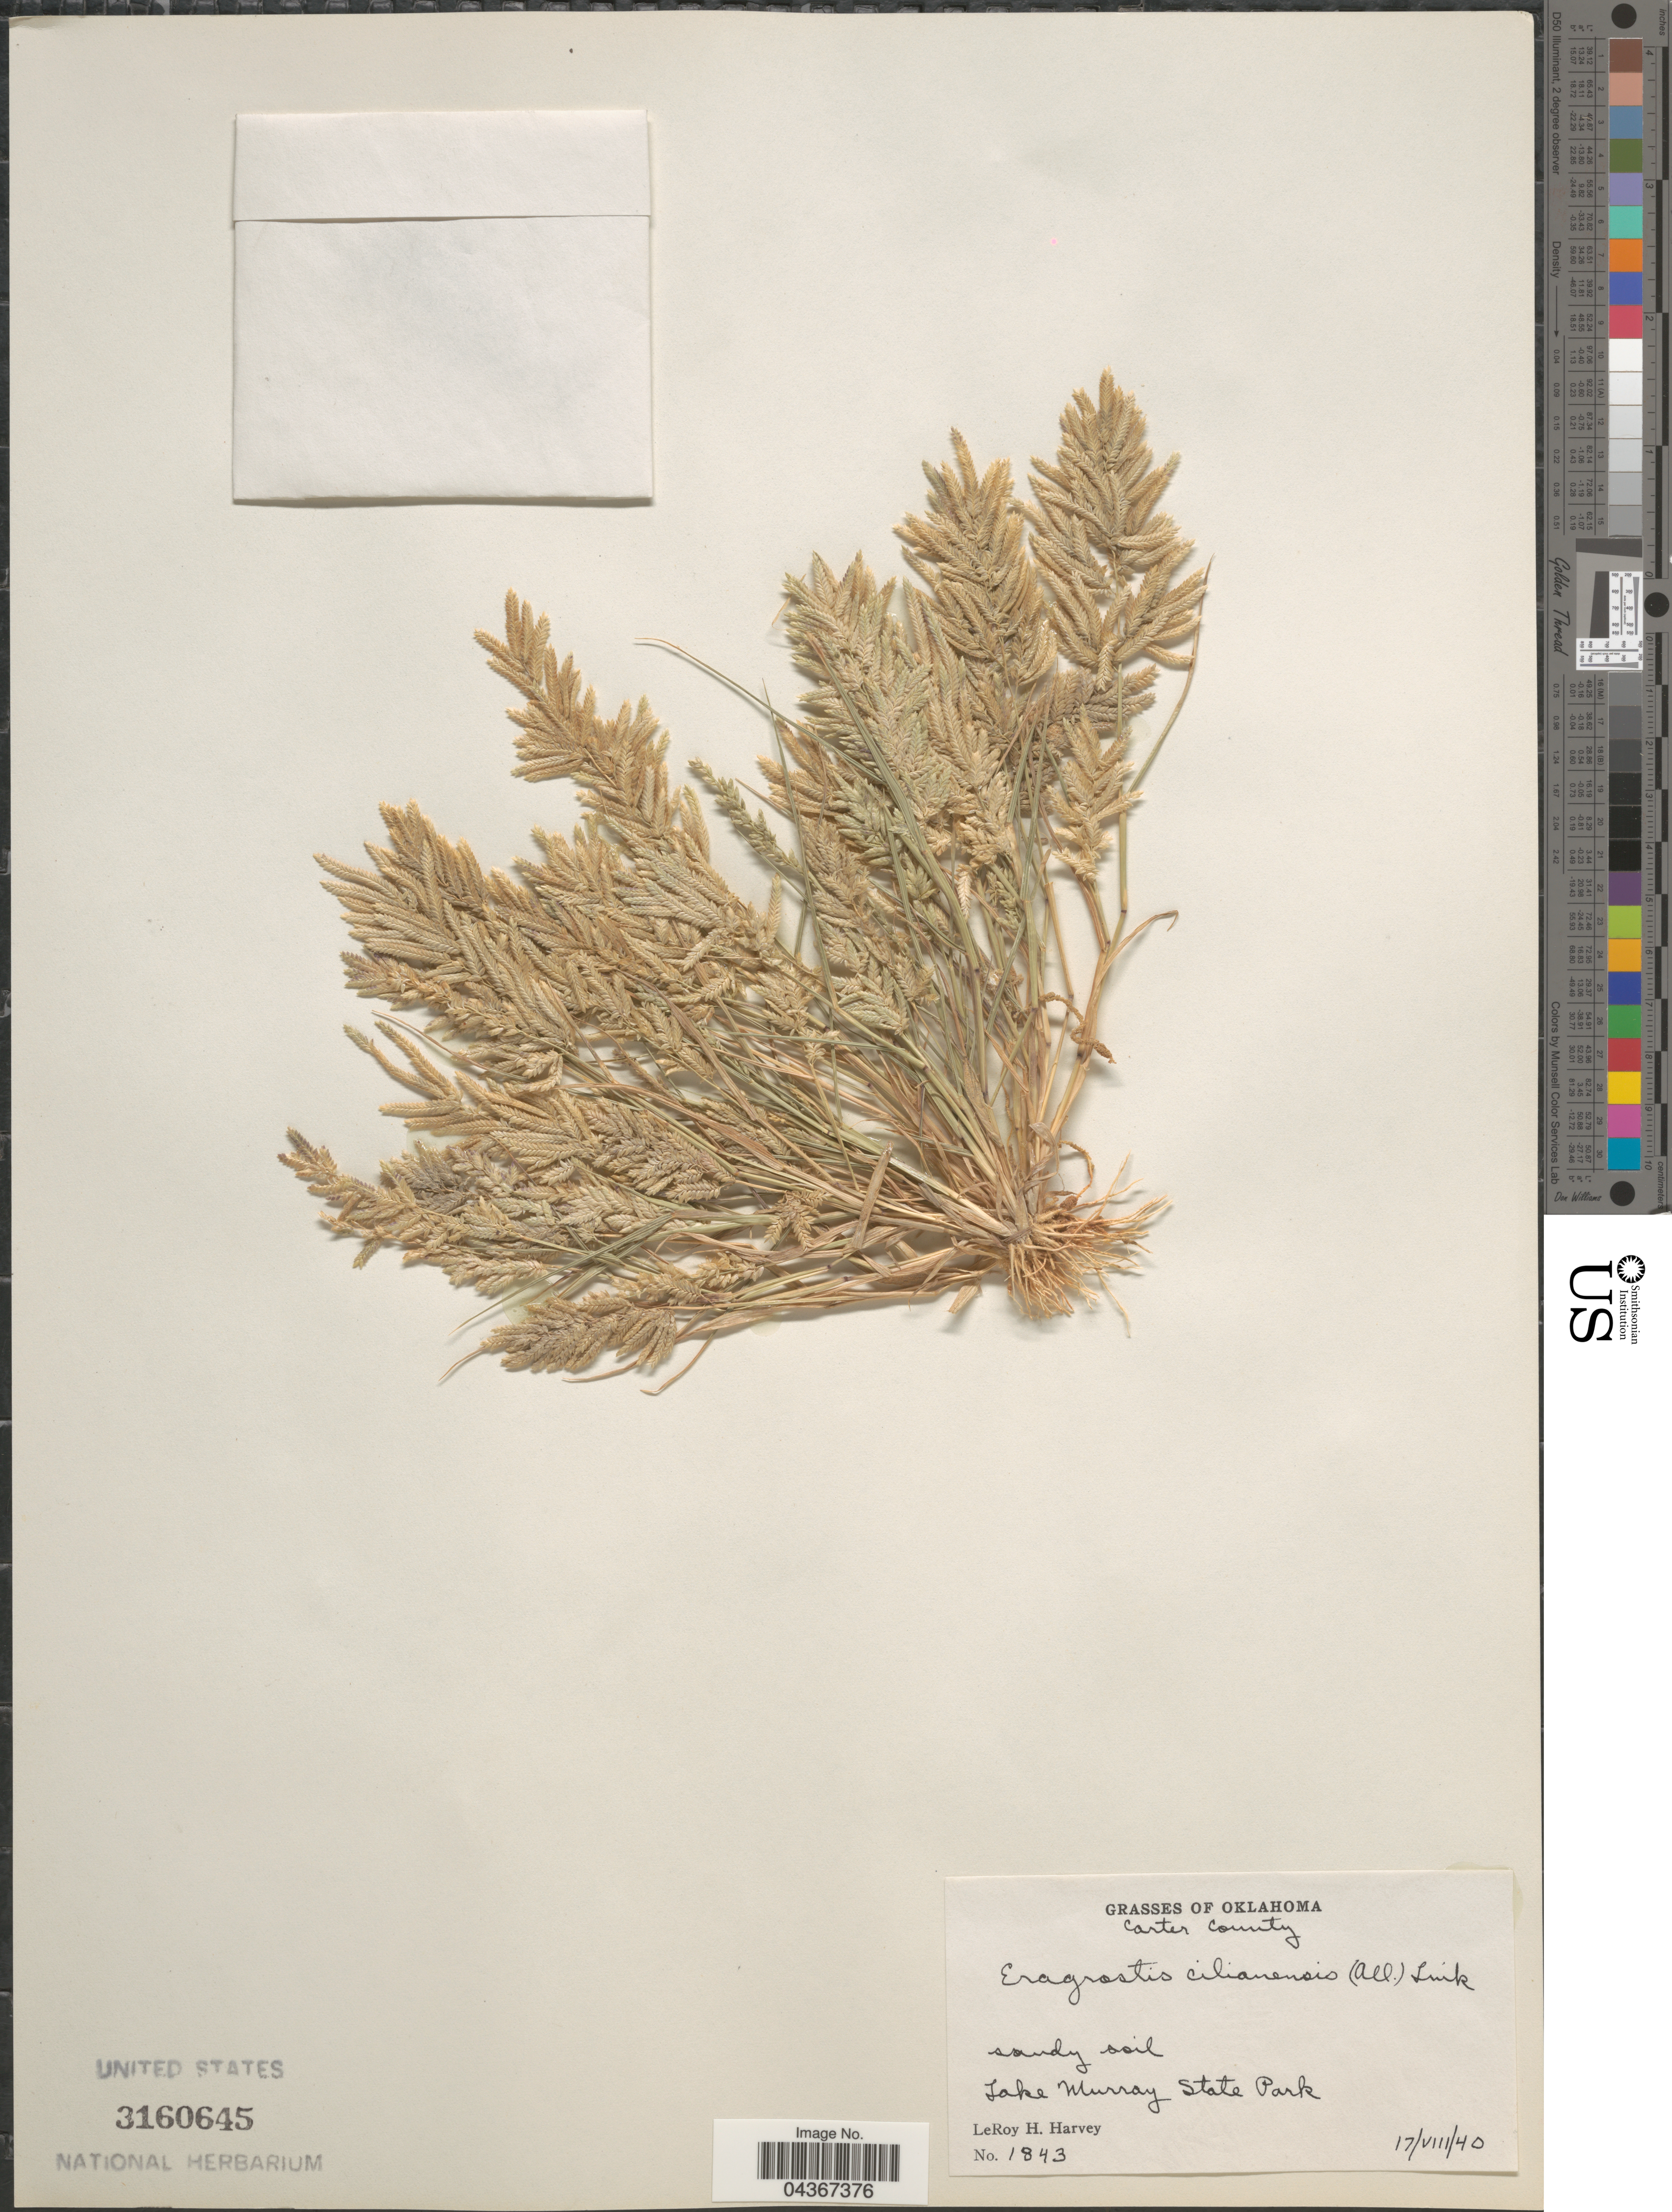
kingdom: Plantae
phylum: Tracheophyta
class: Liliopsida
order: Poales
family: Poaceae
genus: Eragrostis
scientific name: Eragrostis cilianensis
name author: (Bellardi) Vignolo ex Janch.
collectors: L. H. Harvey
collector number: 1843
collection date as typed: Transcribed d/m/y: 17/8/40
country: United States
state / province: Oklahoma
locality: Carter County. Sandy soil. Lake Murray State Park.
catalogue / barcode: US 3160645